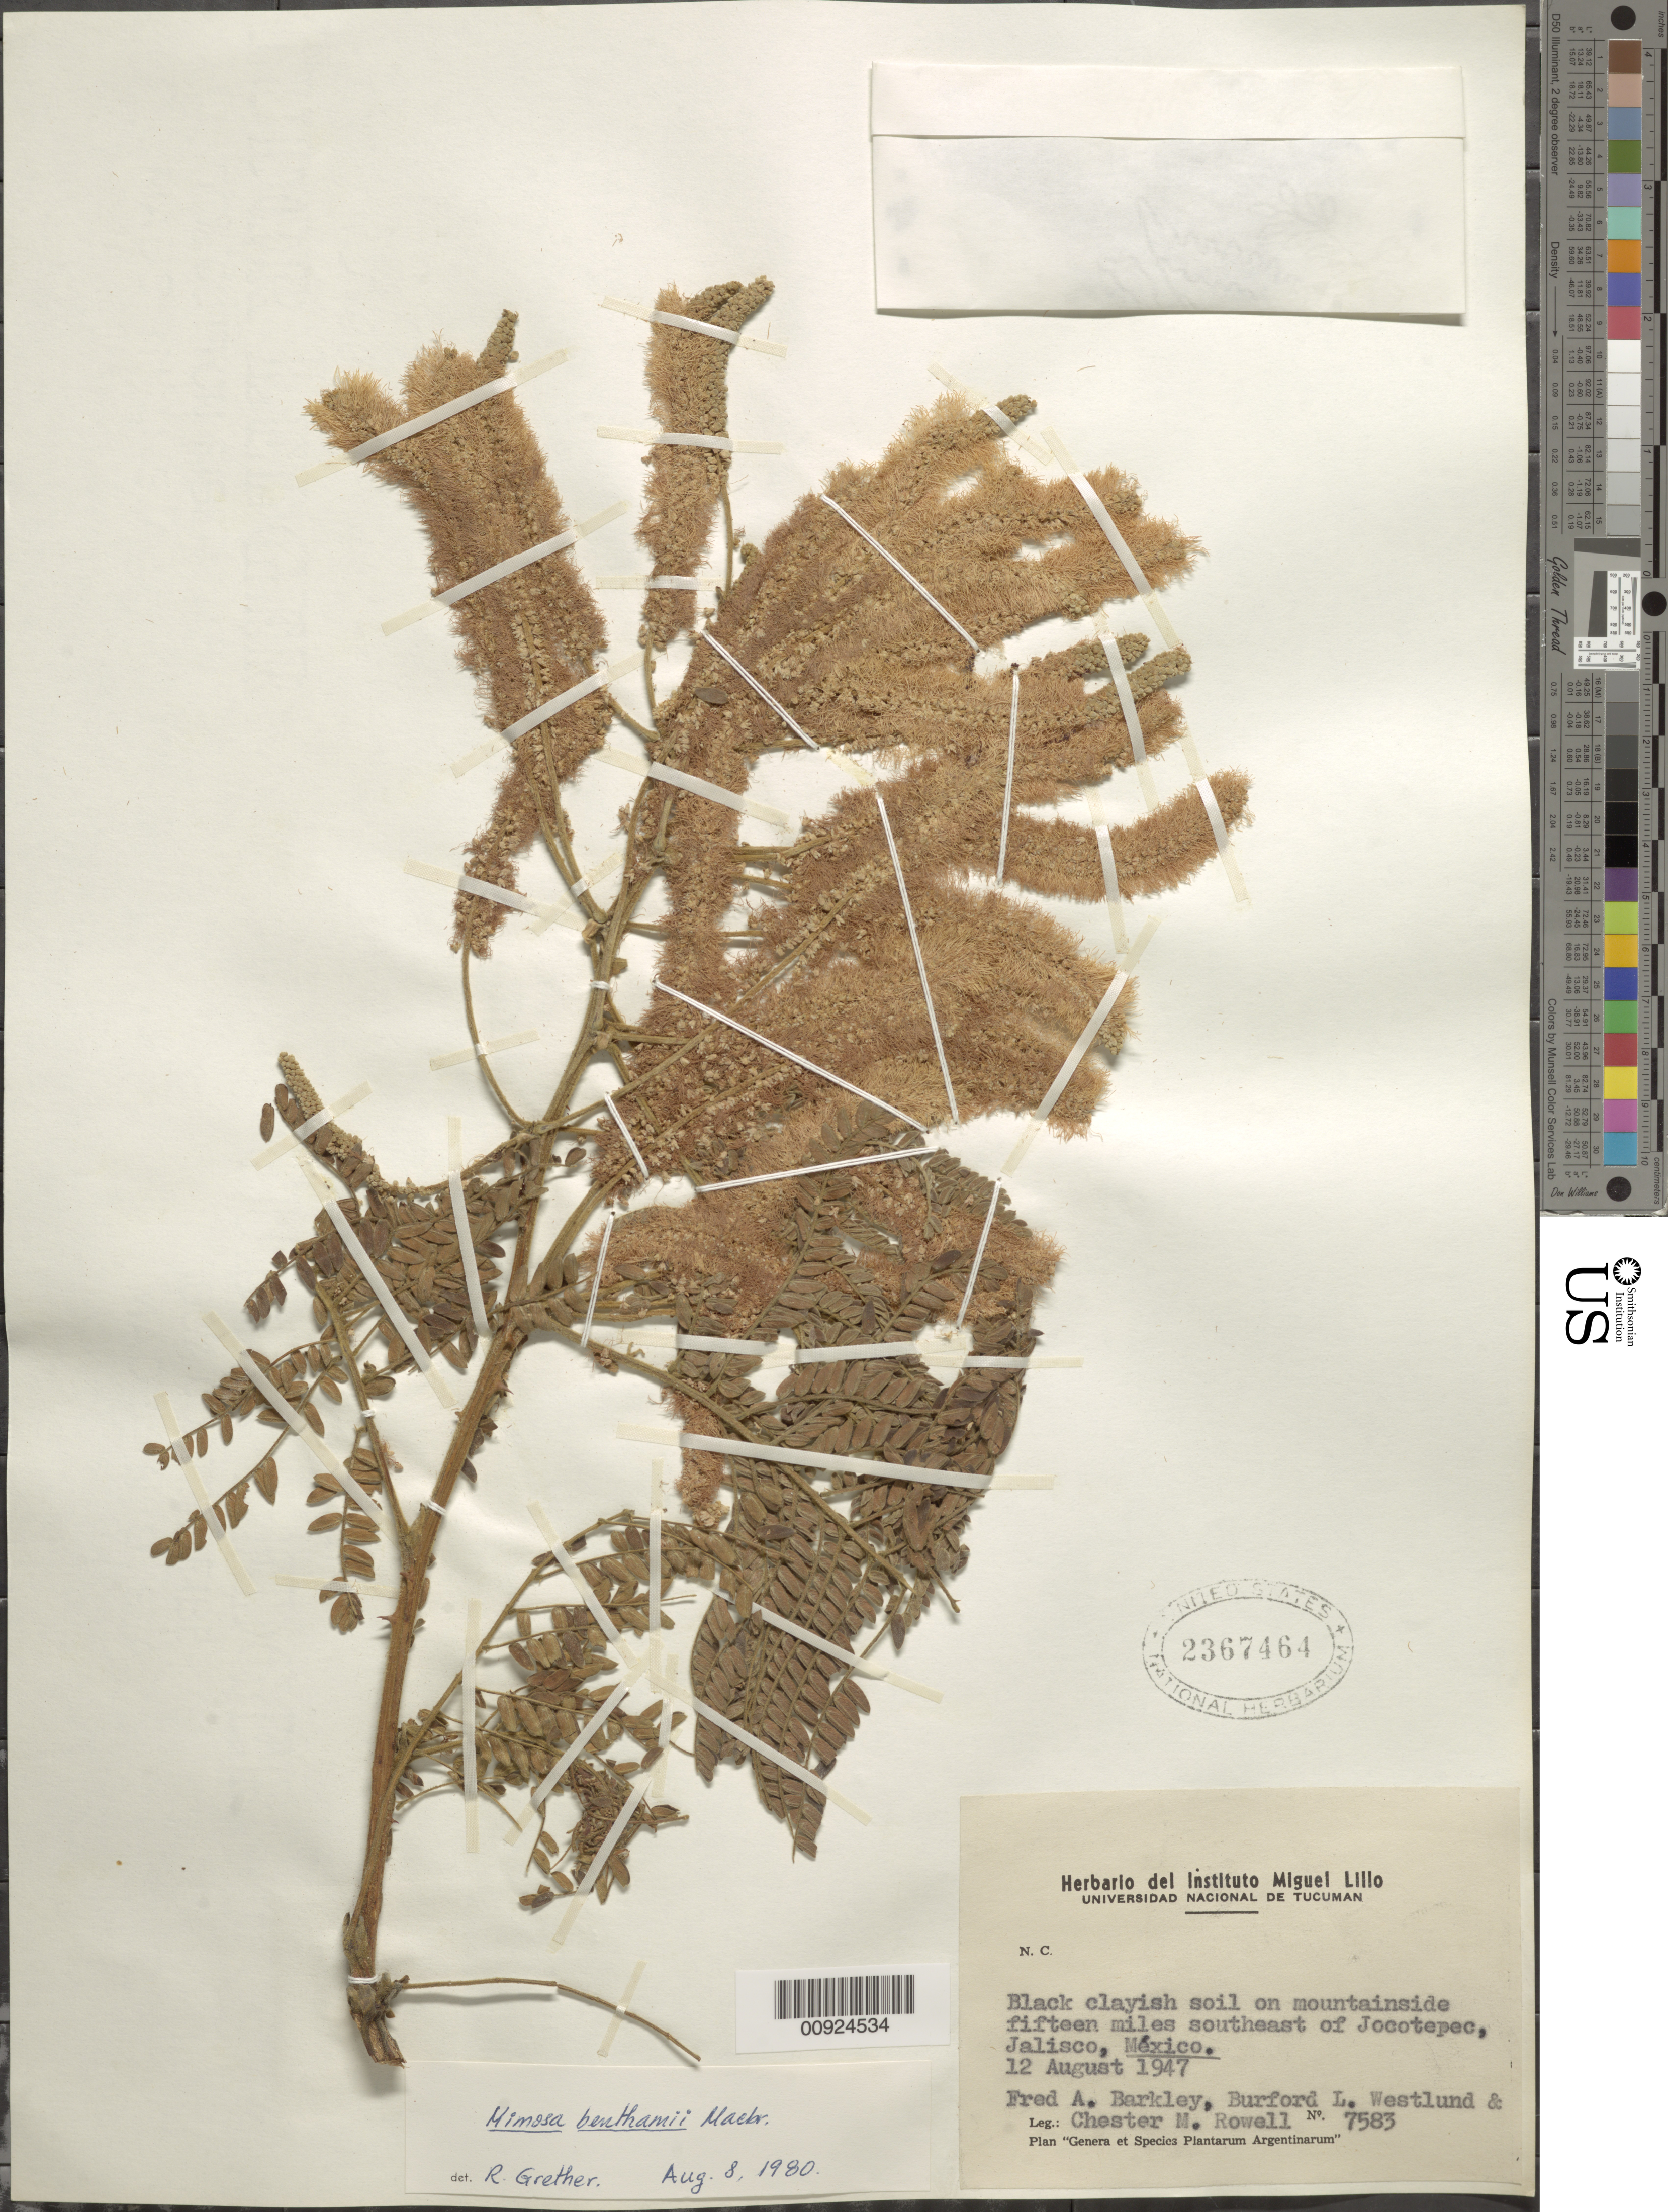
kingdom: Plantae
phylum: Tracheophyta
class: Magnoliopsida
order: Fabales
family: Fabaceae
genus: Mimosa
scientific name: Mimosa benthamii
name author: J.F. Macbr.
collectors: F. A. Barkley, B. Westlund & C. M. Rowell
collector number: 7583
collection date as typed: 12 Aug 1947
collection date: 1947-08-12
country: Mexico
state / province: Jalisco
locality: Fifteen miles southeast of Jocotepec, Jalisco.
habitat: Black clayish soil on mountainside.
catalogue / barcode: US 2367464